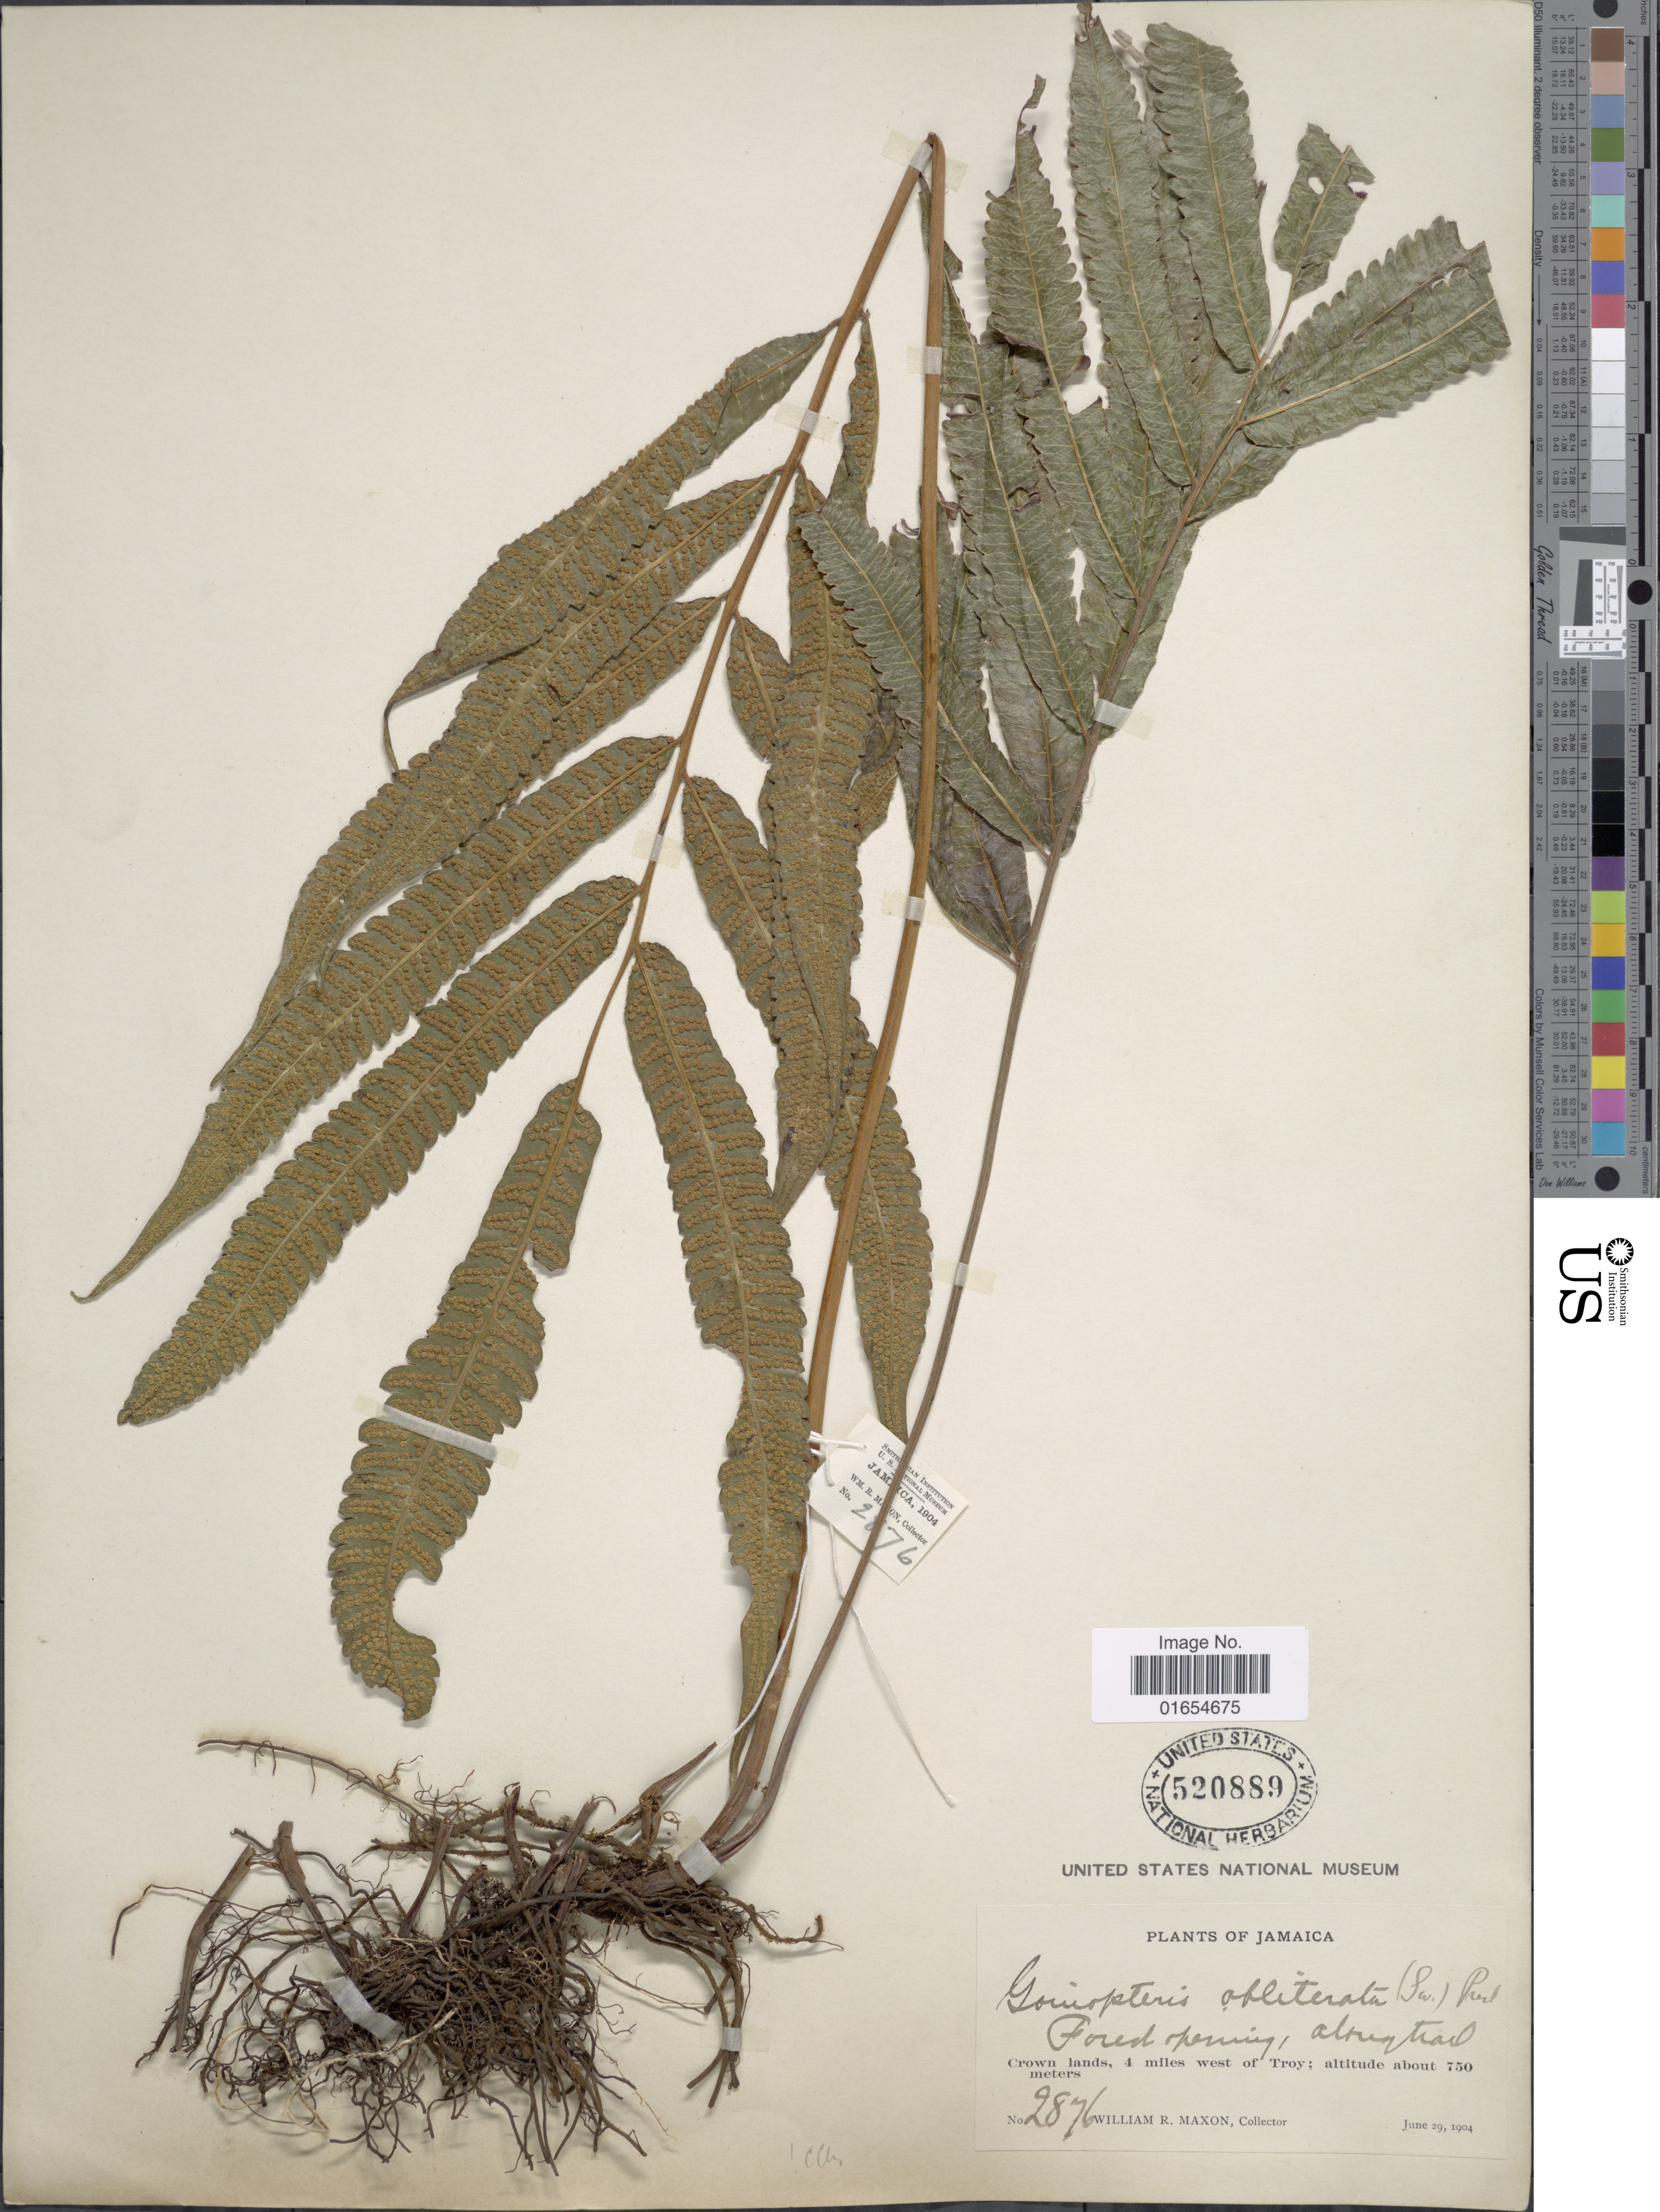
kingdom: Plantae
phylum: Tracheophyta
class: Polypodiopsida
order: Polypodiales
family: Thelypteridaceae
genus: Goniopteris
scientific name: Goniopteris obliterata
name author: (Sw.) C. Presl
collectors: W. R. Maxon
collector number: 2876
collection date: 1904-06-29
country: Jamaica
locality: Crown lands, 4 miles west of Troy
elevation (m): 750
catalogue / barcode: US 520889